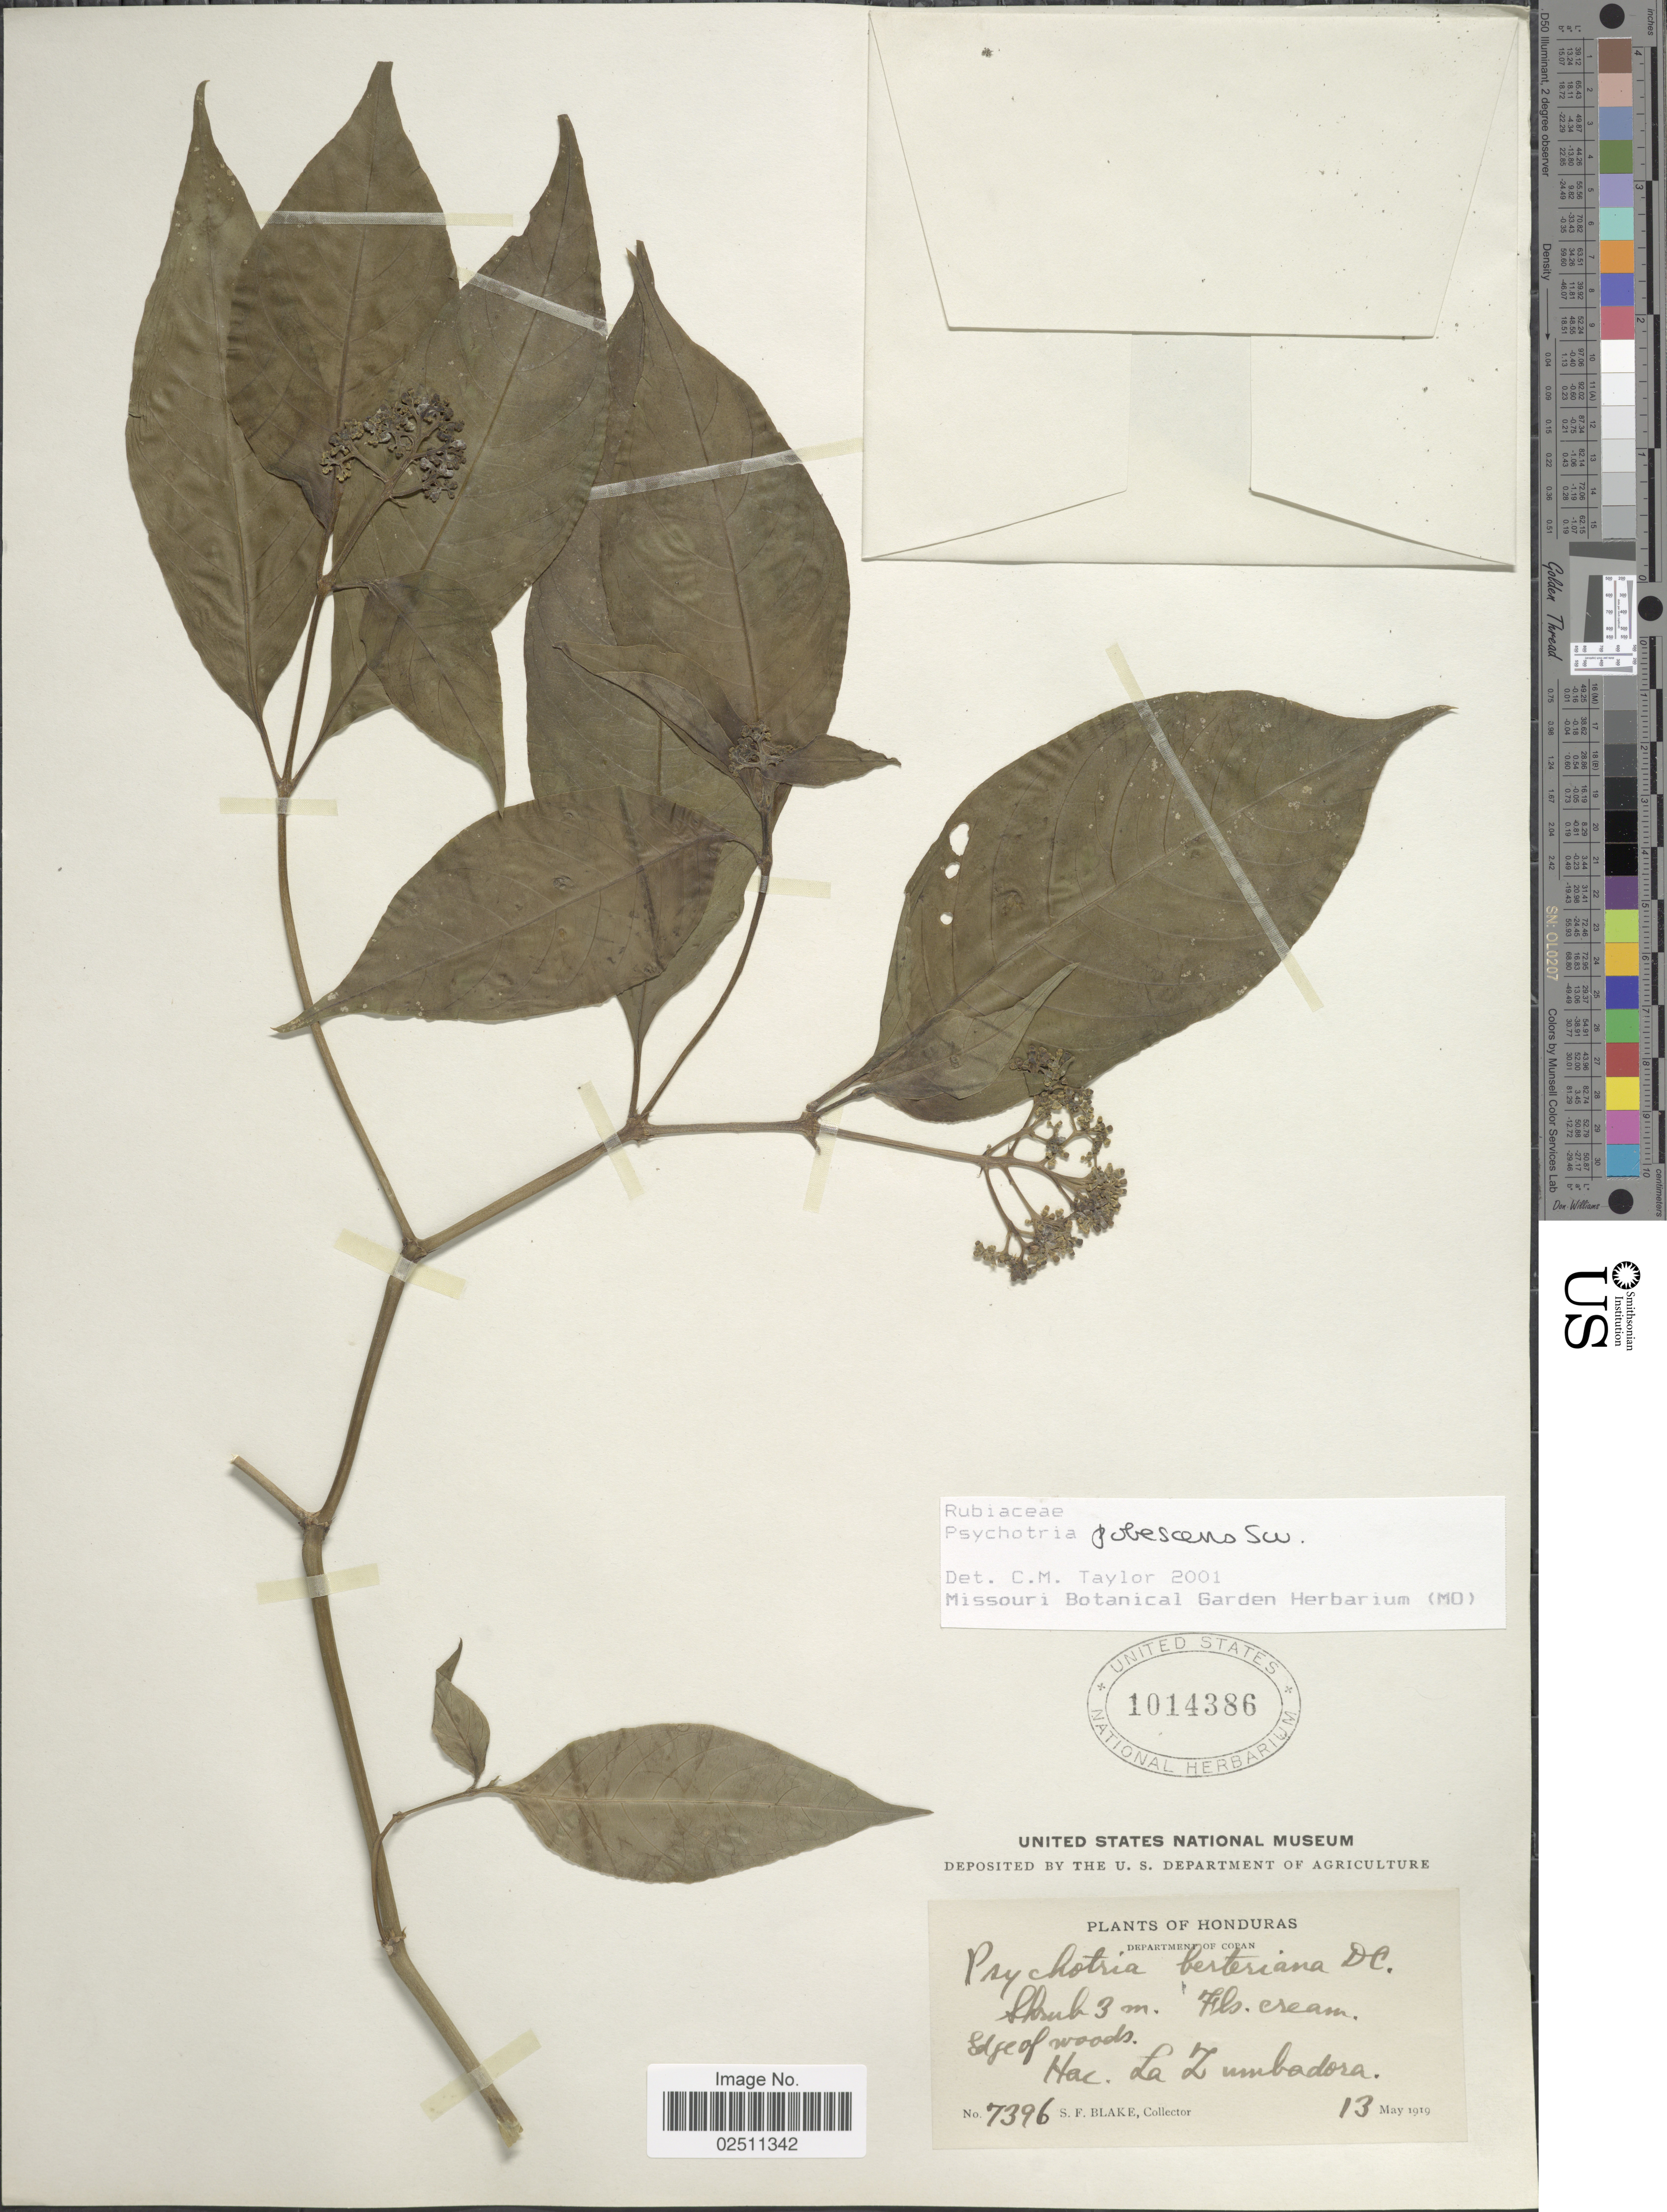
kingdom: Plantae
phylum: Tracheophyta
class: Magnoliopsida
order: Gentianales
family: Rubiaceae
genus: Psychotria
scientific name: Psychotria pubescens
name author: Sw.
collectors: S. Blake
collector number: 7396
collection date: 1919-05-13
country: Honduras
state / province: Copán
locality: Edge of woods, hac. La Zumbadora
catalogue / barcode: US 1014386